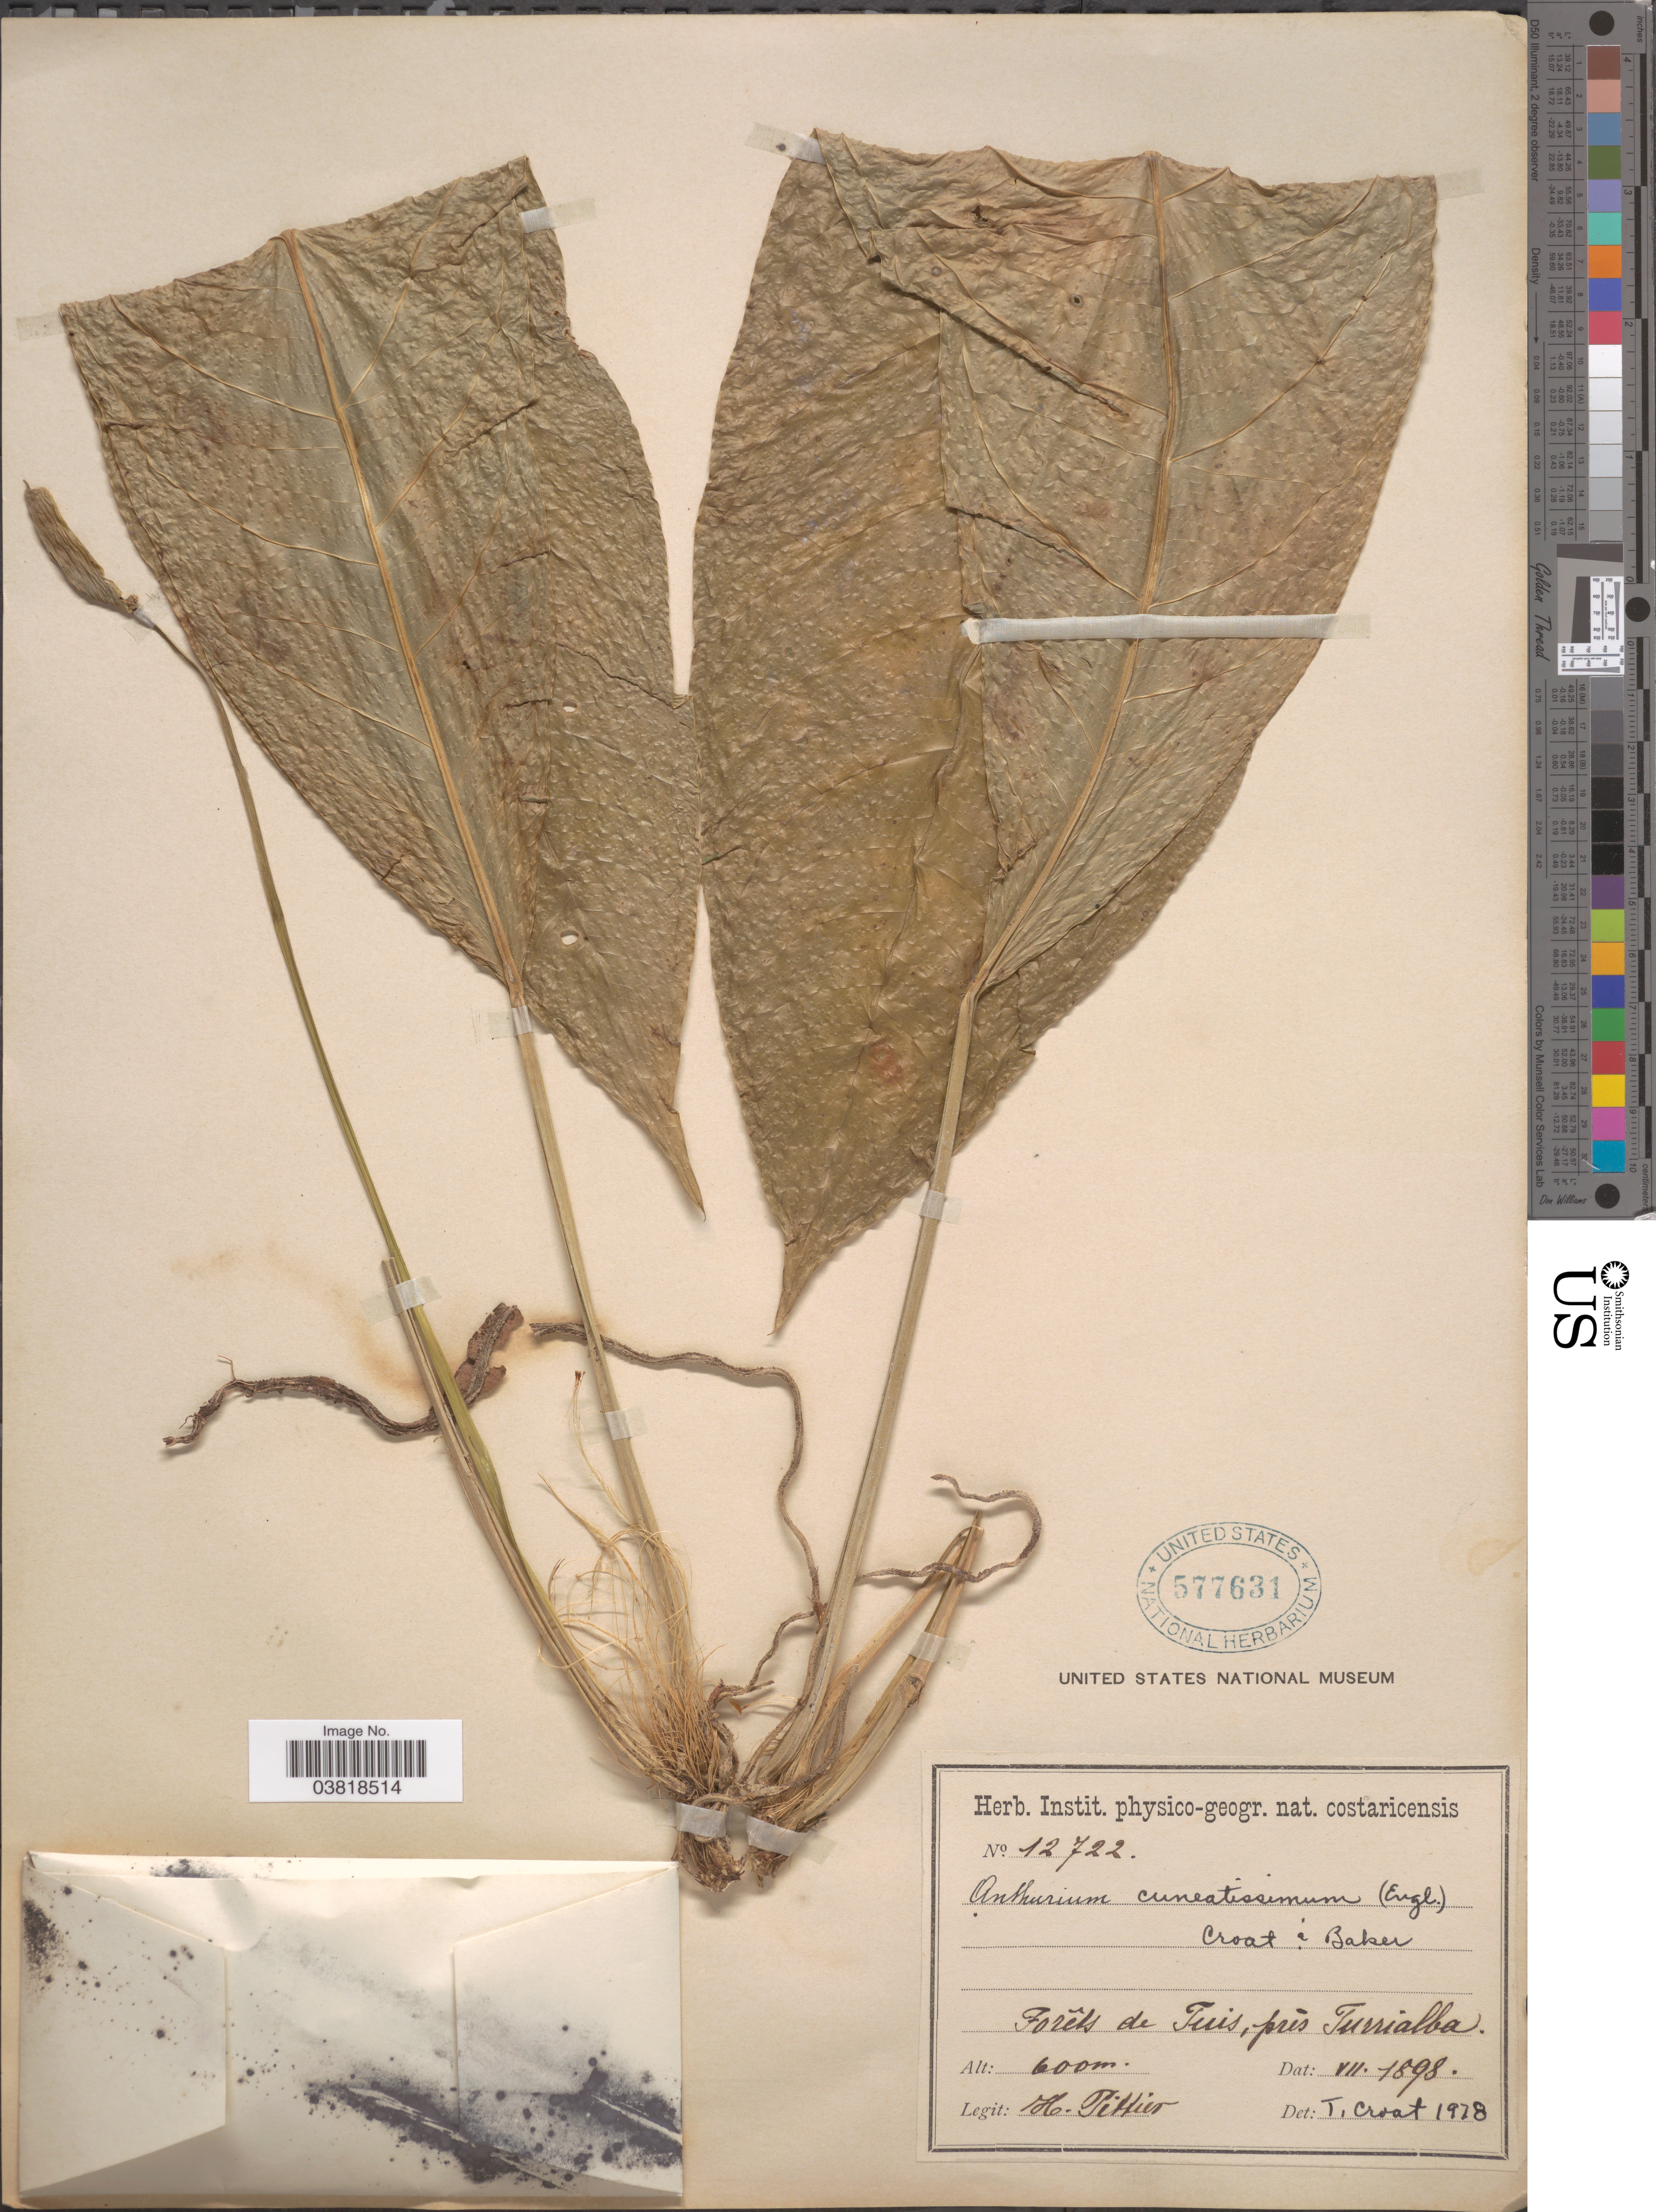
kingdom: Plantae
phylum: Tracheophyta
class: Liliopsida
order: Alismatales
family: Araceae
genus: Anthurium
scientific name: Anthurium cuneatissimum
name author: (Engl.) Croat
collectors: H. F. Pittier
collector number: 12722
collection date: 1898-07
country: Costa Rica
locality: Forêts de Tuis, prés Turrialba.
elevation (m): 600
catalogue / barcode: US 577631